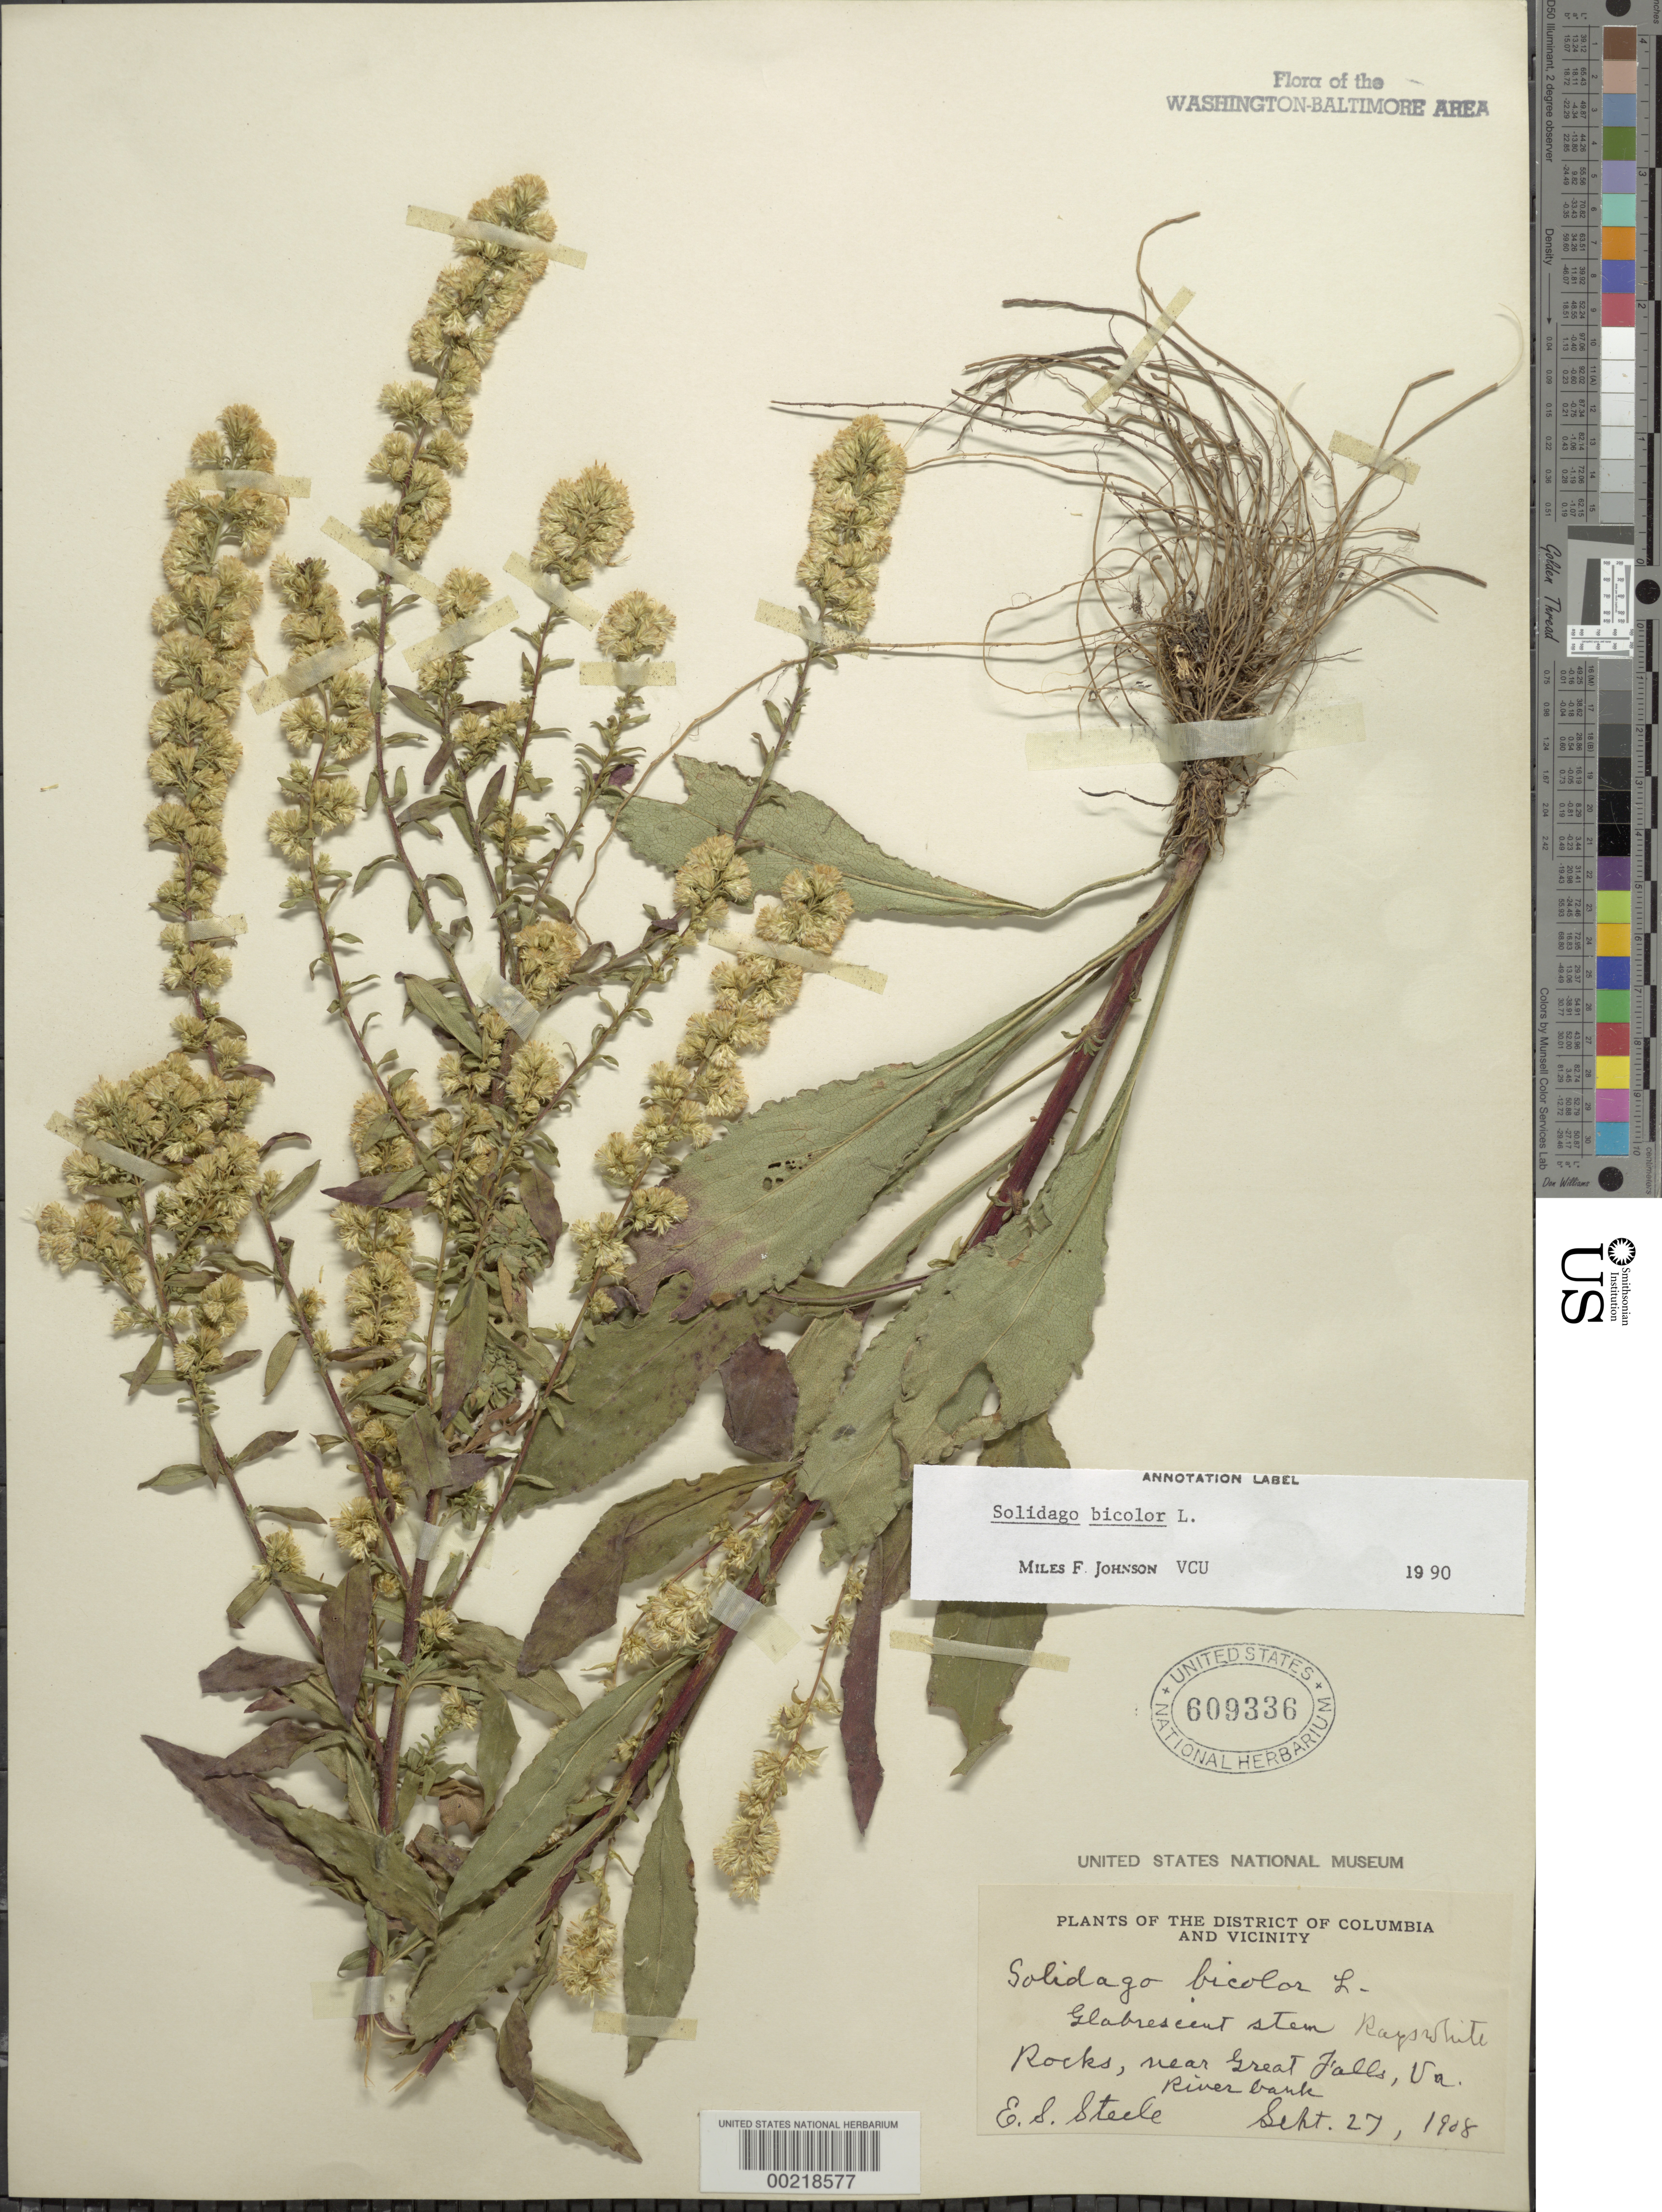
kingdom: Plantae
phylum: Tracheophyta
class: Magnoliopsida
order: Asterales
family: Asteraceae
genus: Solidago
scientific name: Solidago bicolor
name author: L.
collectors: E. Steele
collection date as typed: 27 Sep 1908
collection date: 1908-09-27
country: United States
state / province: Virginia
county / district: Fairfax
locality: Great Falls vicinity C. & O. Canal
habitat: River bank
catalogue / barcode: US 609336